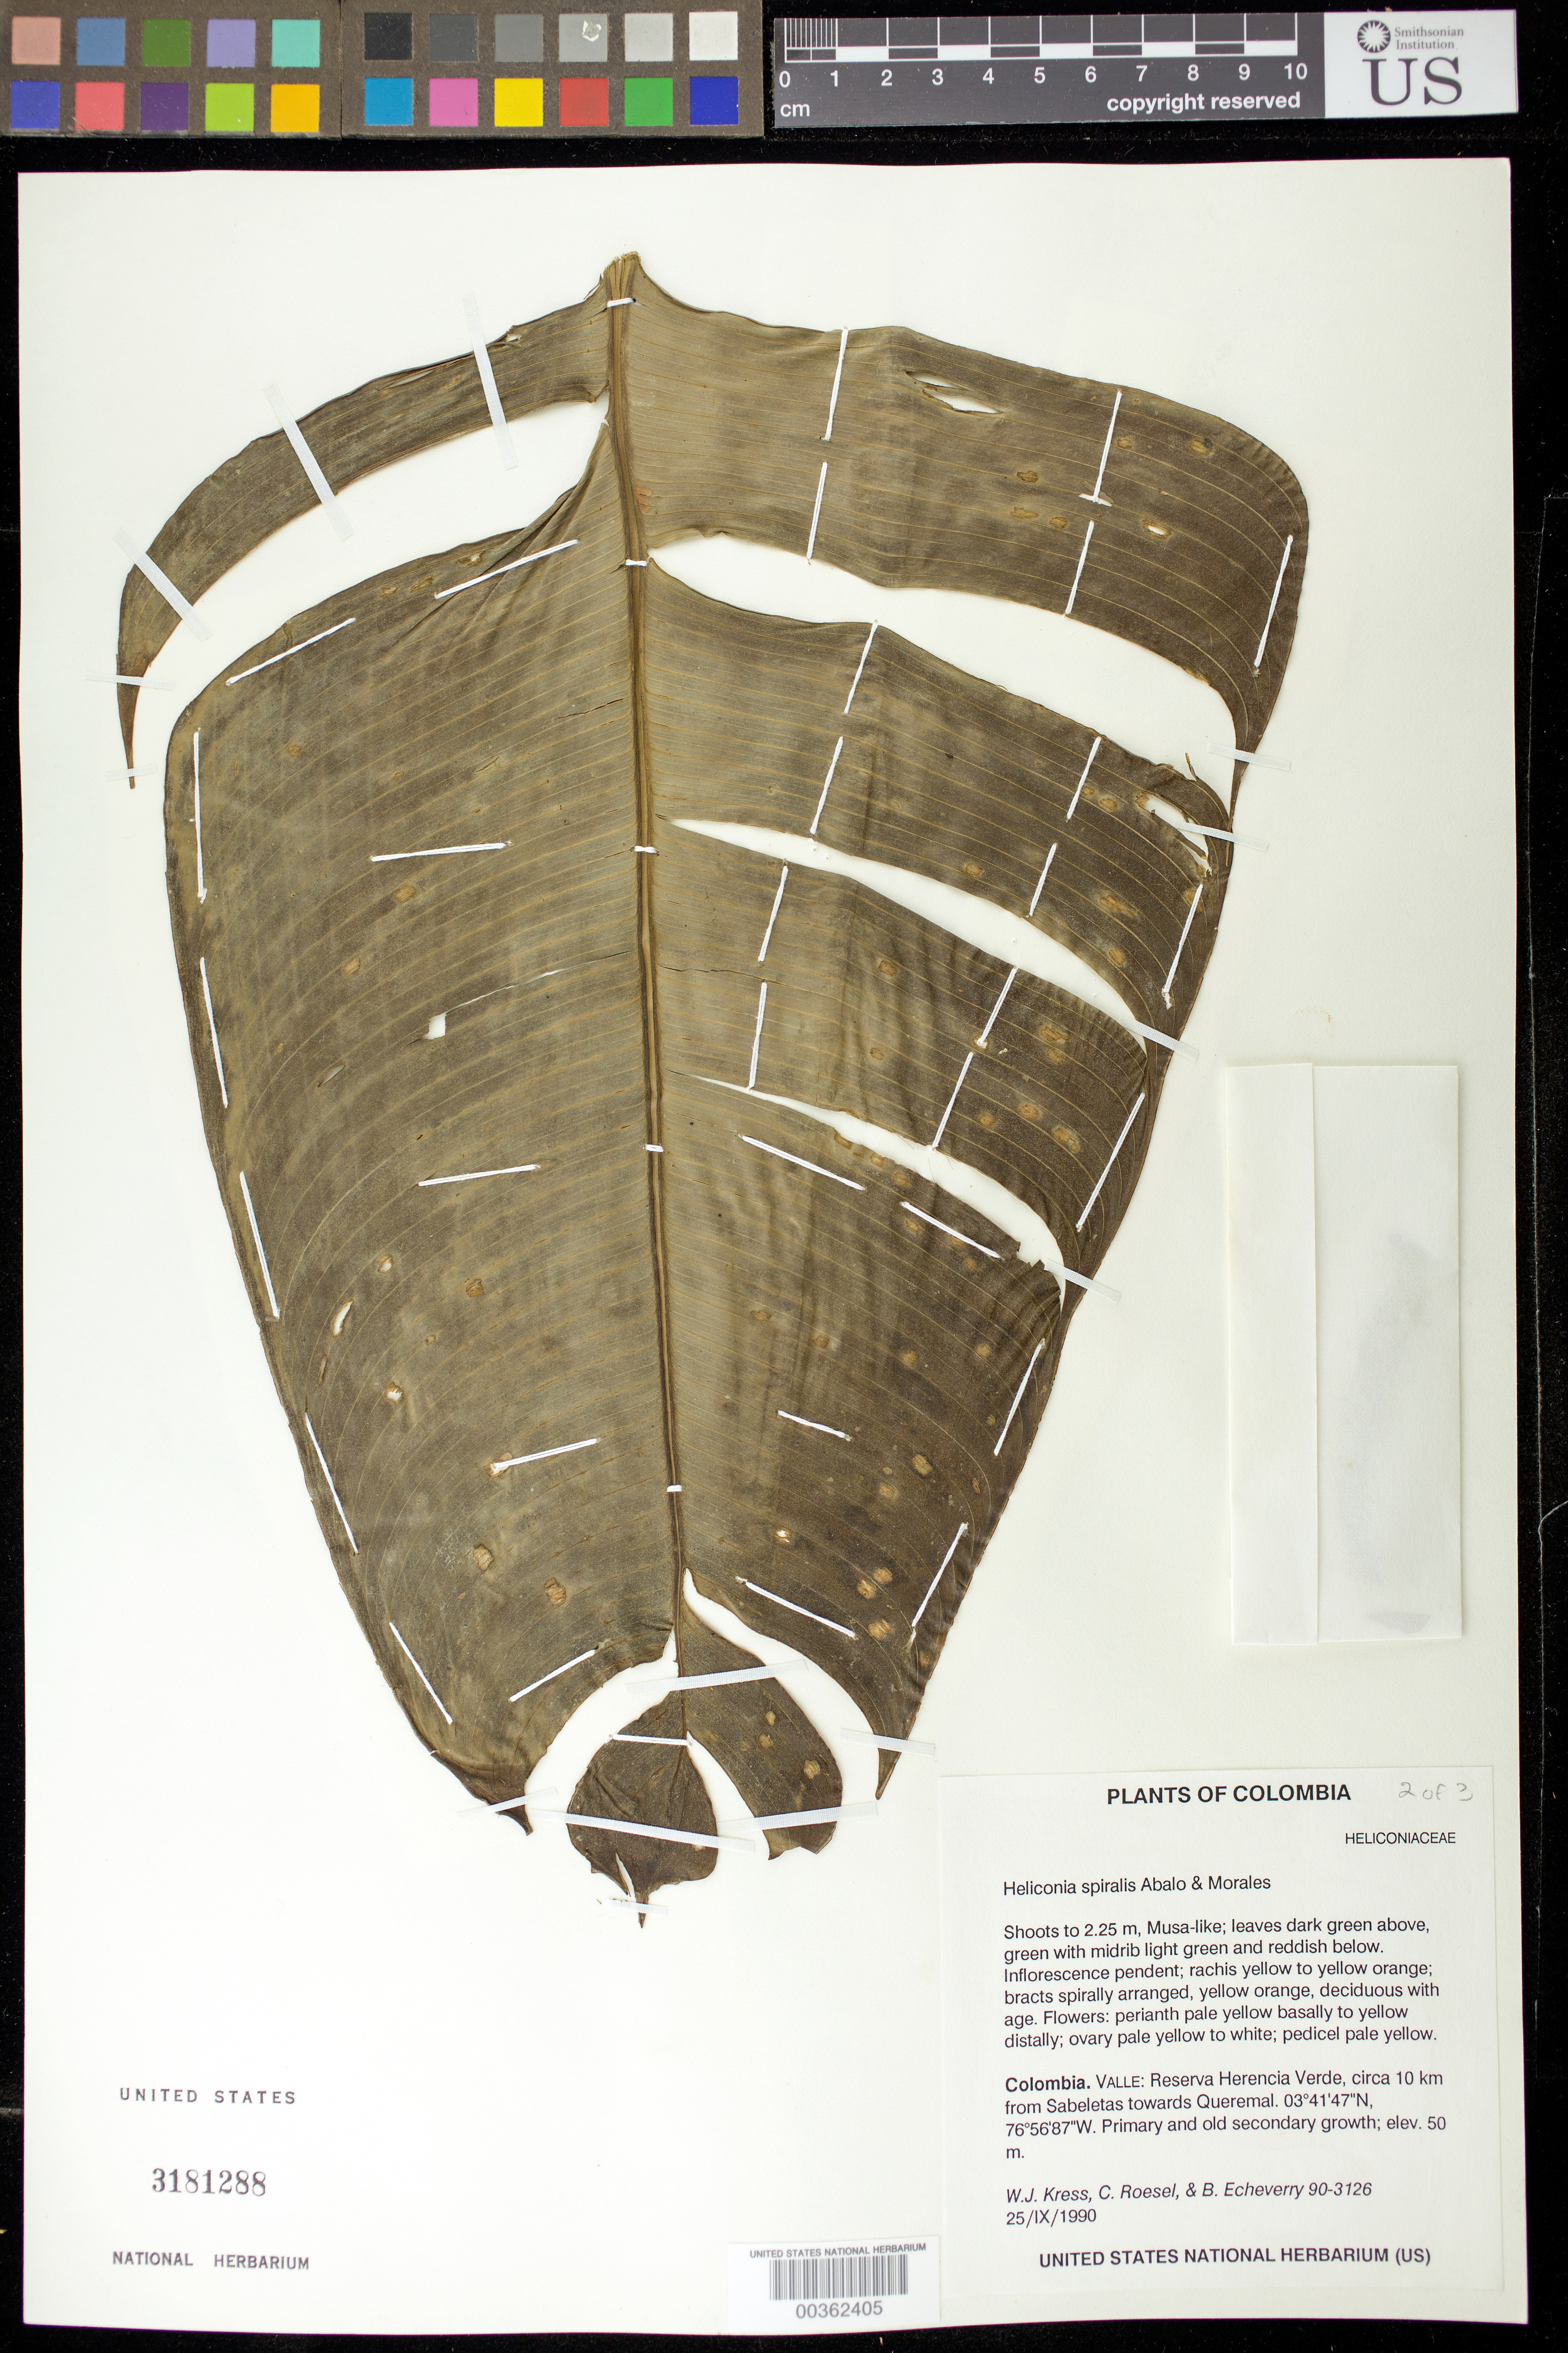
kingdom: Plantae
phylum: Tracheophyta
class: Liliopsida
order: Zingiberales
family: Heliconiaceae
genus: Heliconia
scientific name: Heliconia spiralis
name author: Abalo & G. Morales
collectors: W. J. Kress, C. S. Roesel & B. Echeverry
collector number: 90-3126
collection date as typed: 25 Sep 1990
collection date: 1990-09-25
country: Colombia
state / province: Valle del Cauca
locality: Valle: Reserva Herencia Verde, circa 10 km from Sabeletas towards Queremal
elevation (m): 50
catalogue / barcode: US 3181288